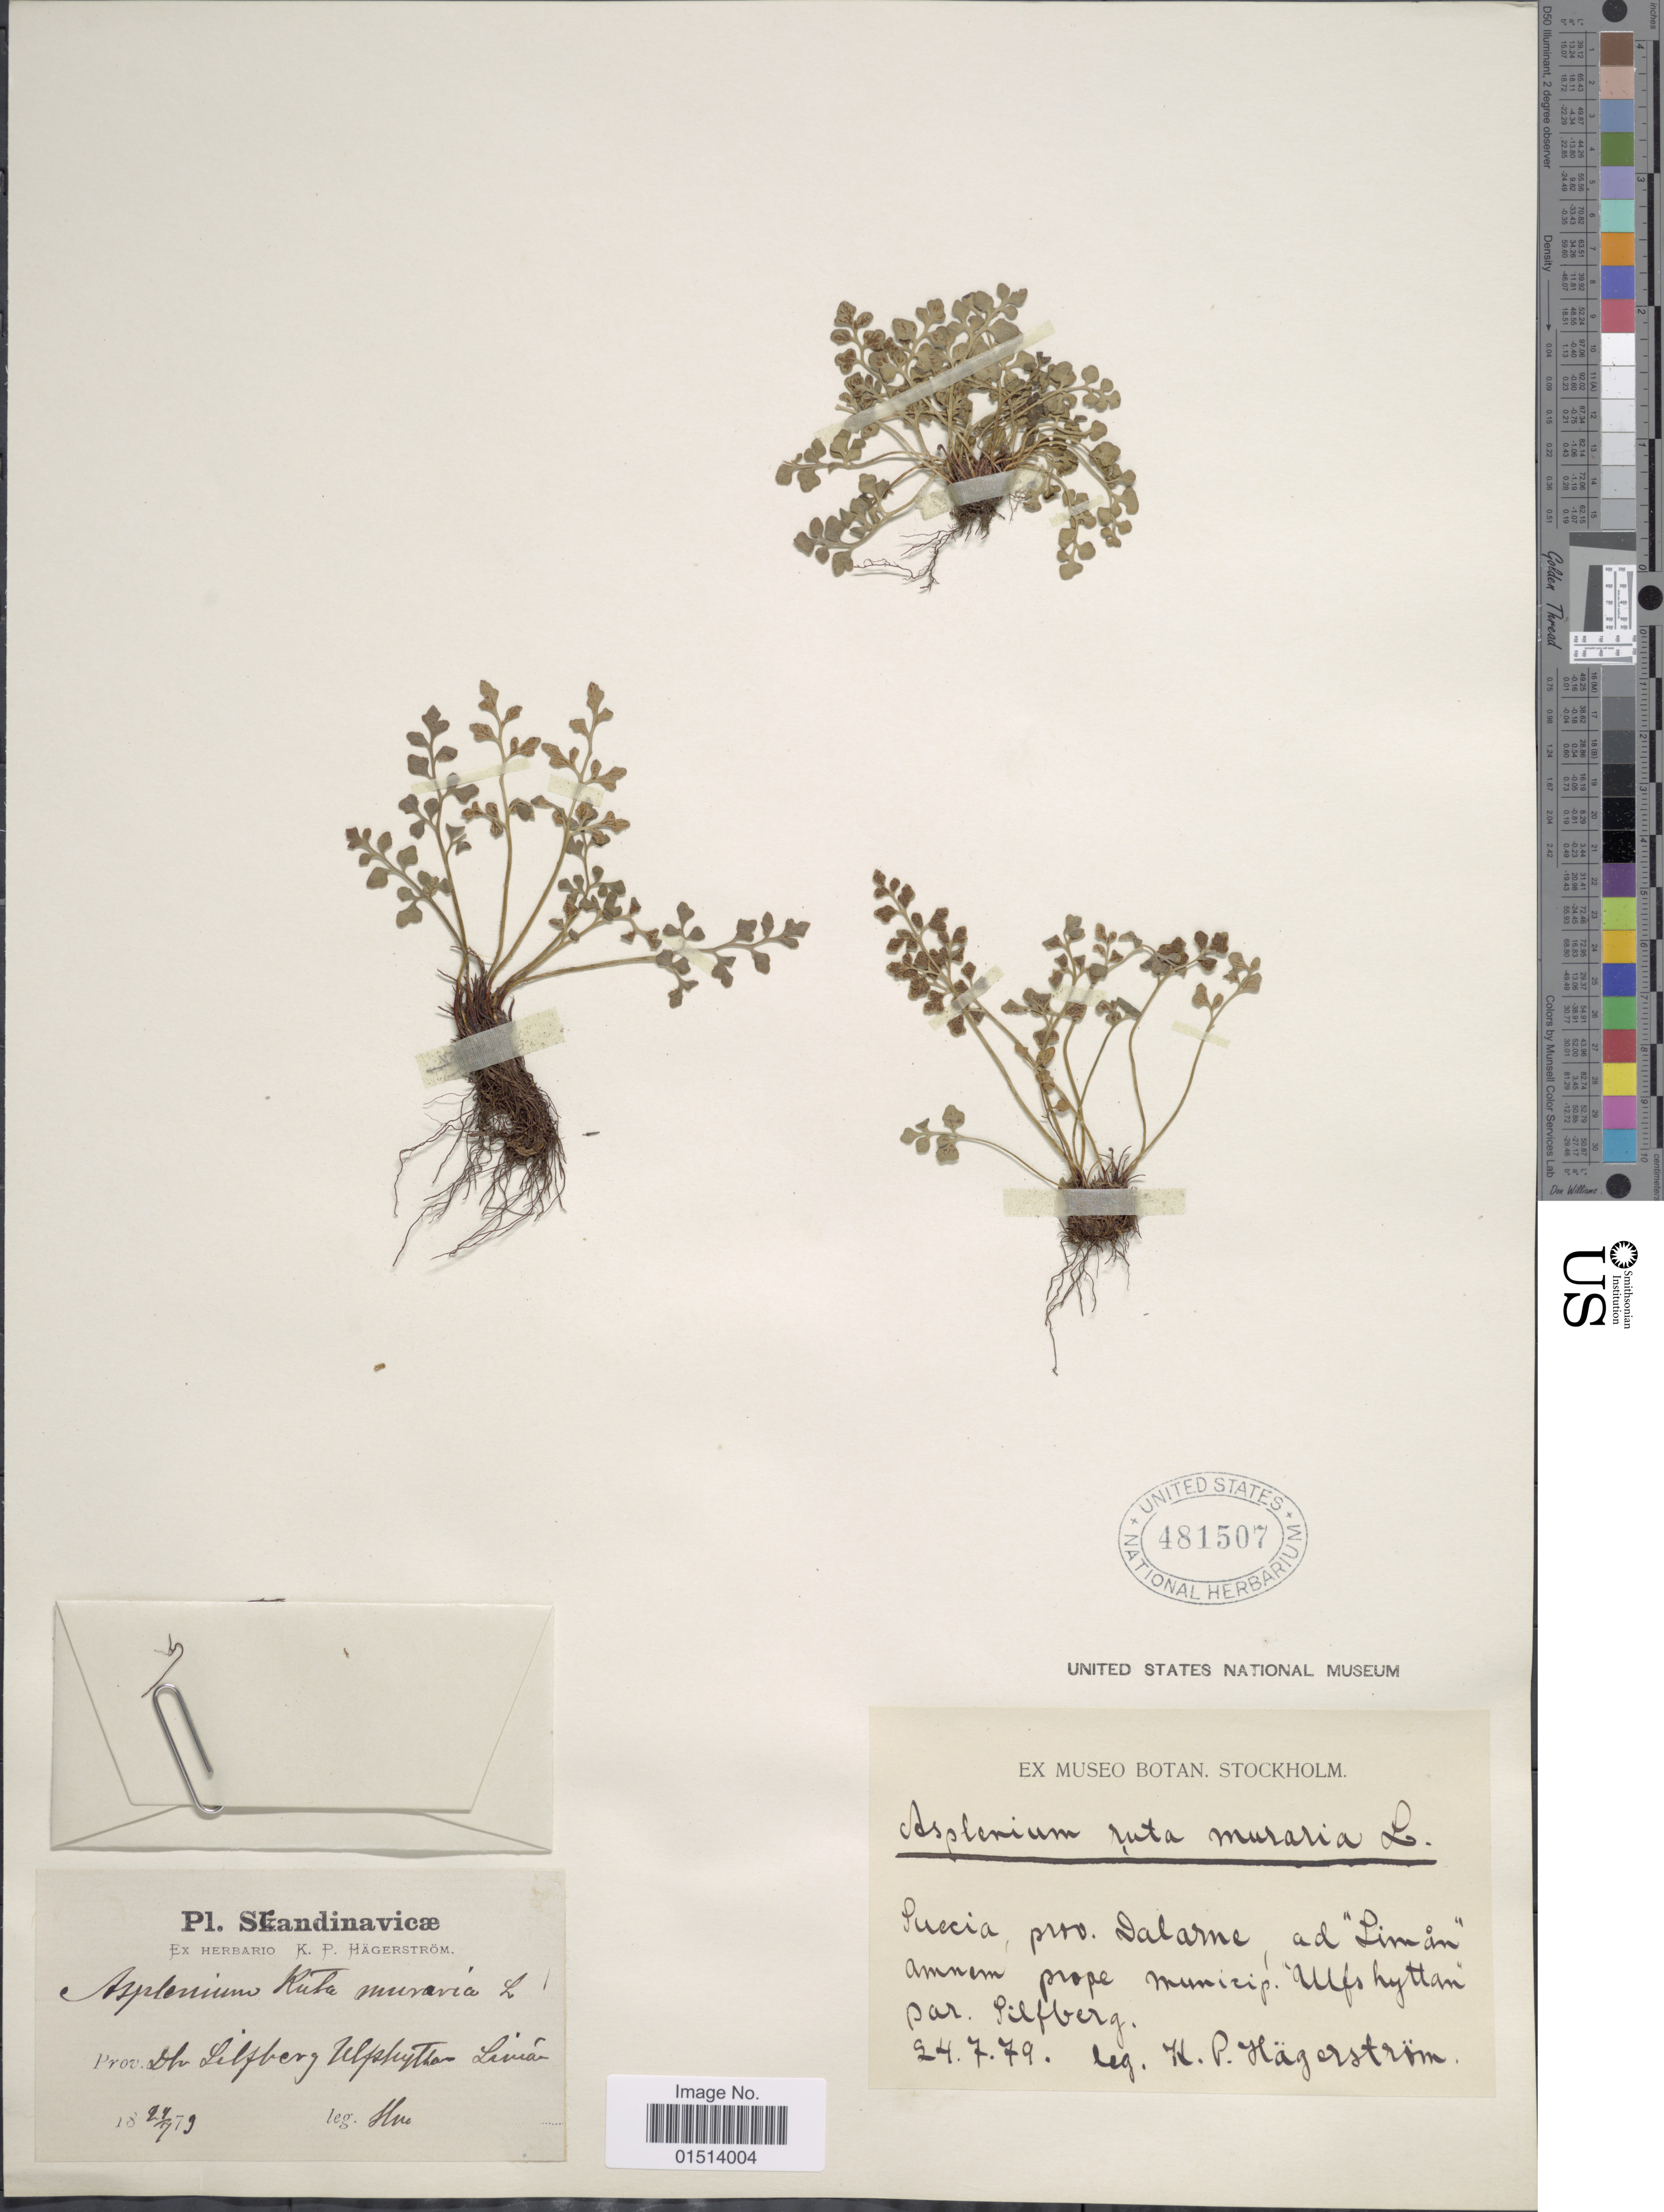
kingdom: Plantae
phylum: Tracheophyta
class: Polypodiopsida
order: Polypodiales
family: Aspleniaceae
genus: Asplenium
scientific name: Asplenium ruta-muraria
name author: L.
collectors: K. Hägerström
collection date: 1879-07-24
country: Sweden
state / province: Dalarna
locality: Silfberg [Silvberg], Ulfshyttan. Limån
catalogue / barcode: US 481507